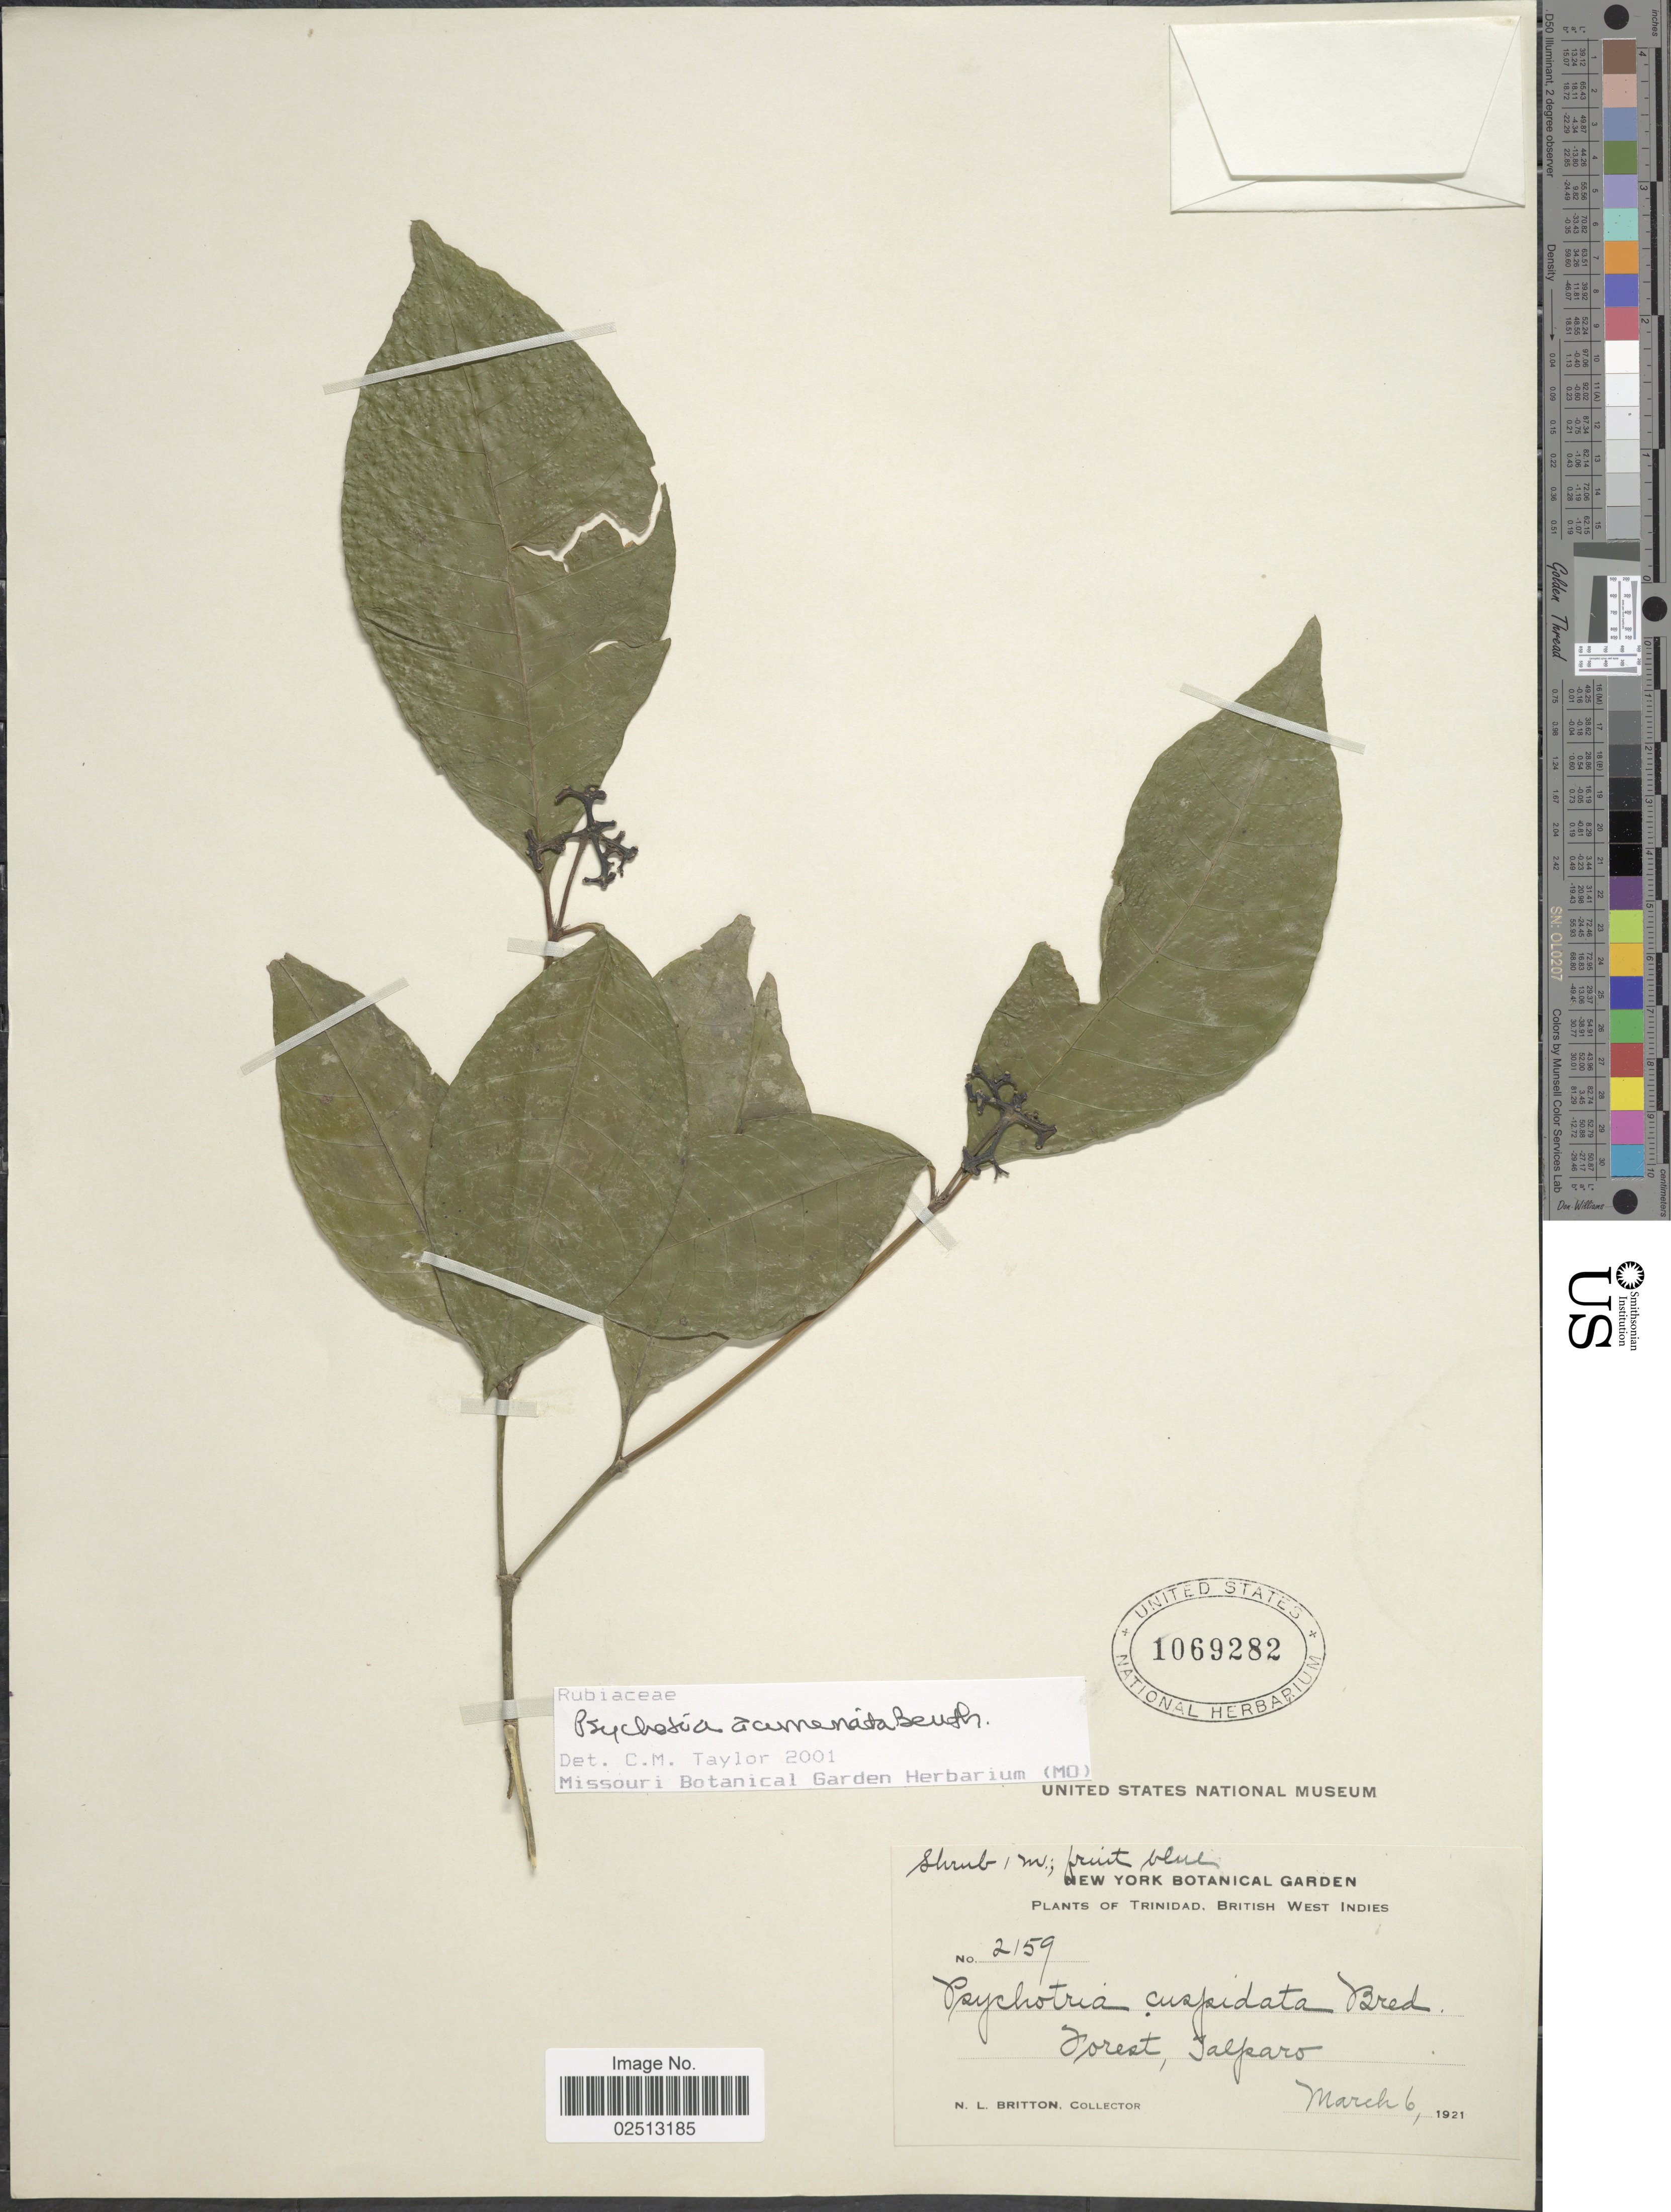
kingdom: Plantae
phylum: Tracheophyta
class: Magnoliopsida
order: Gentianales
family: Rubiaceae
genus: Psychotria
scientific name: Psychotria acuminata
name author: Benth.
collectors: N. Britton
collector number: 2159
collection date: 1921-03-06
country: Trinidad and Tobago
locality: Trinidad, British West Indies. Forest, Talparo.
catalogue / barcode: US 1069282